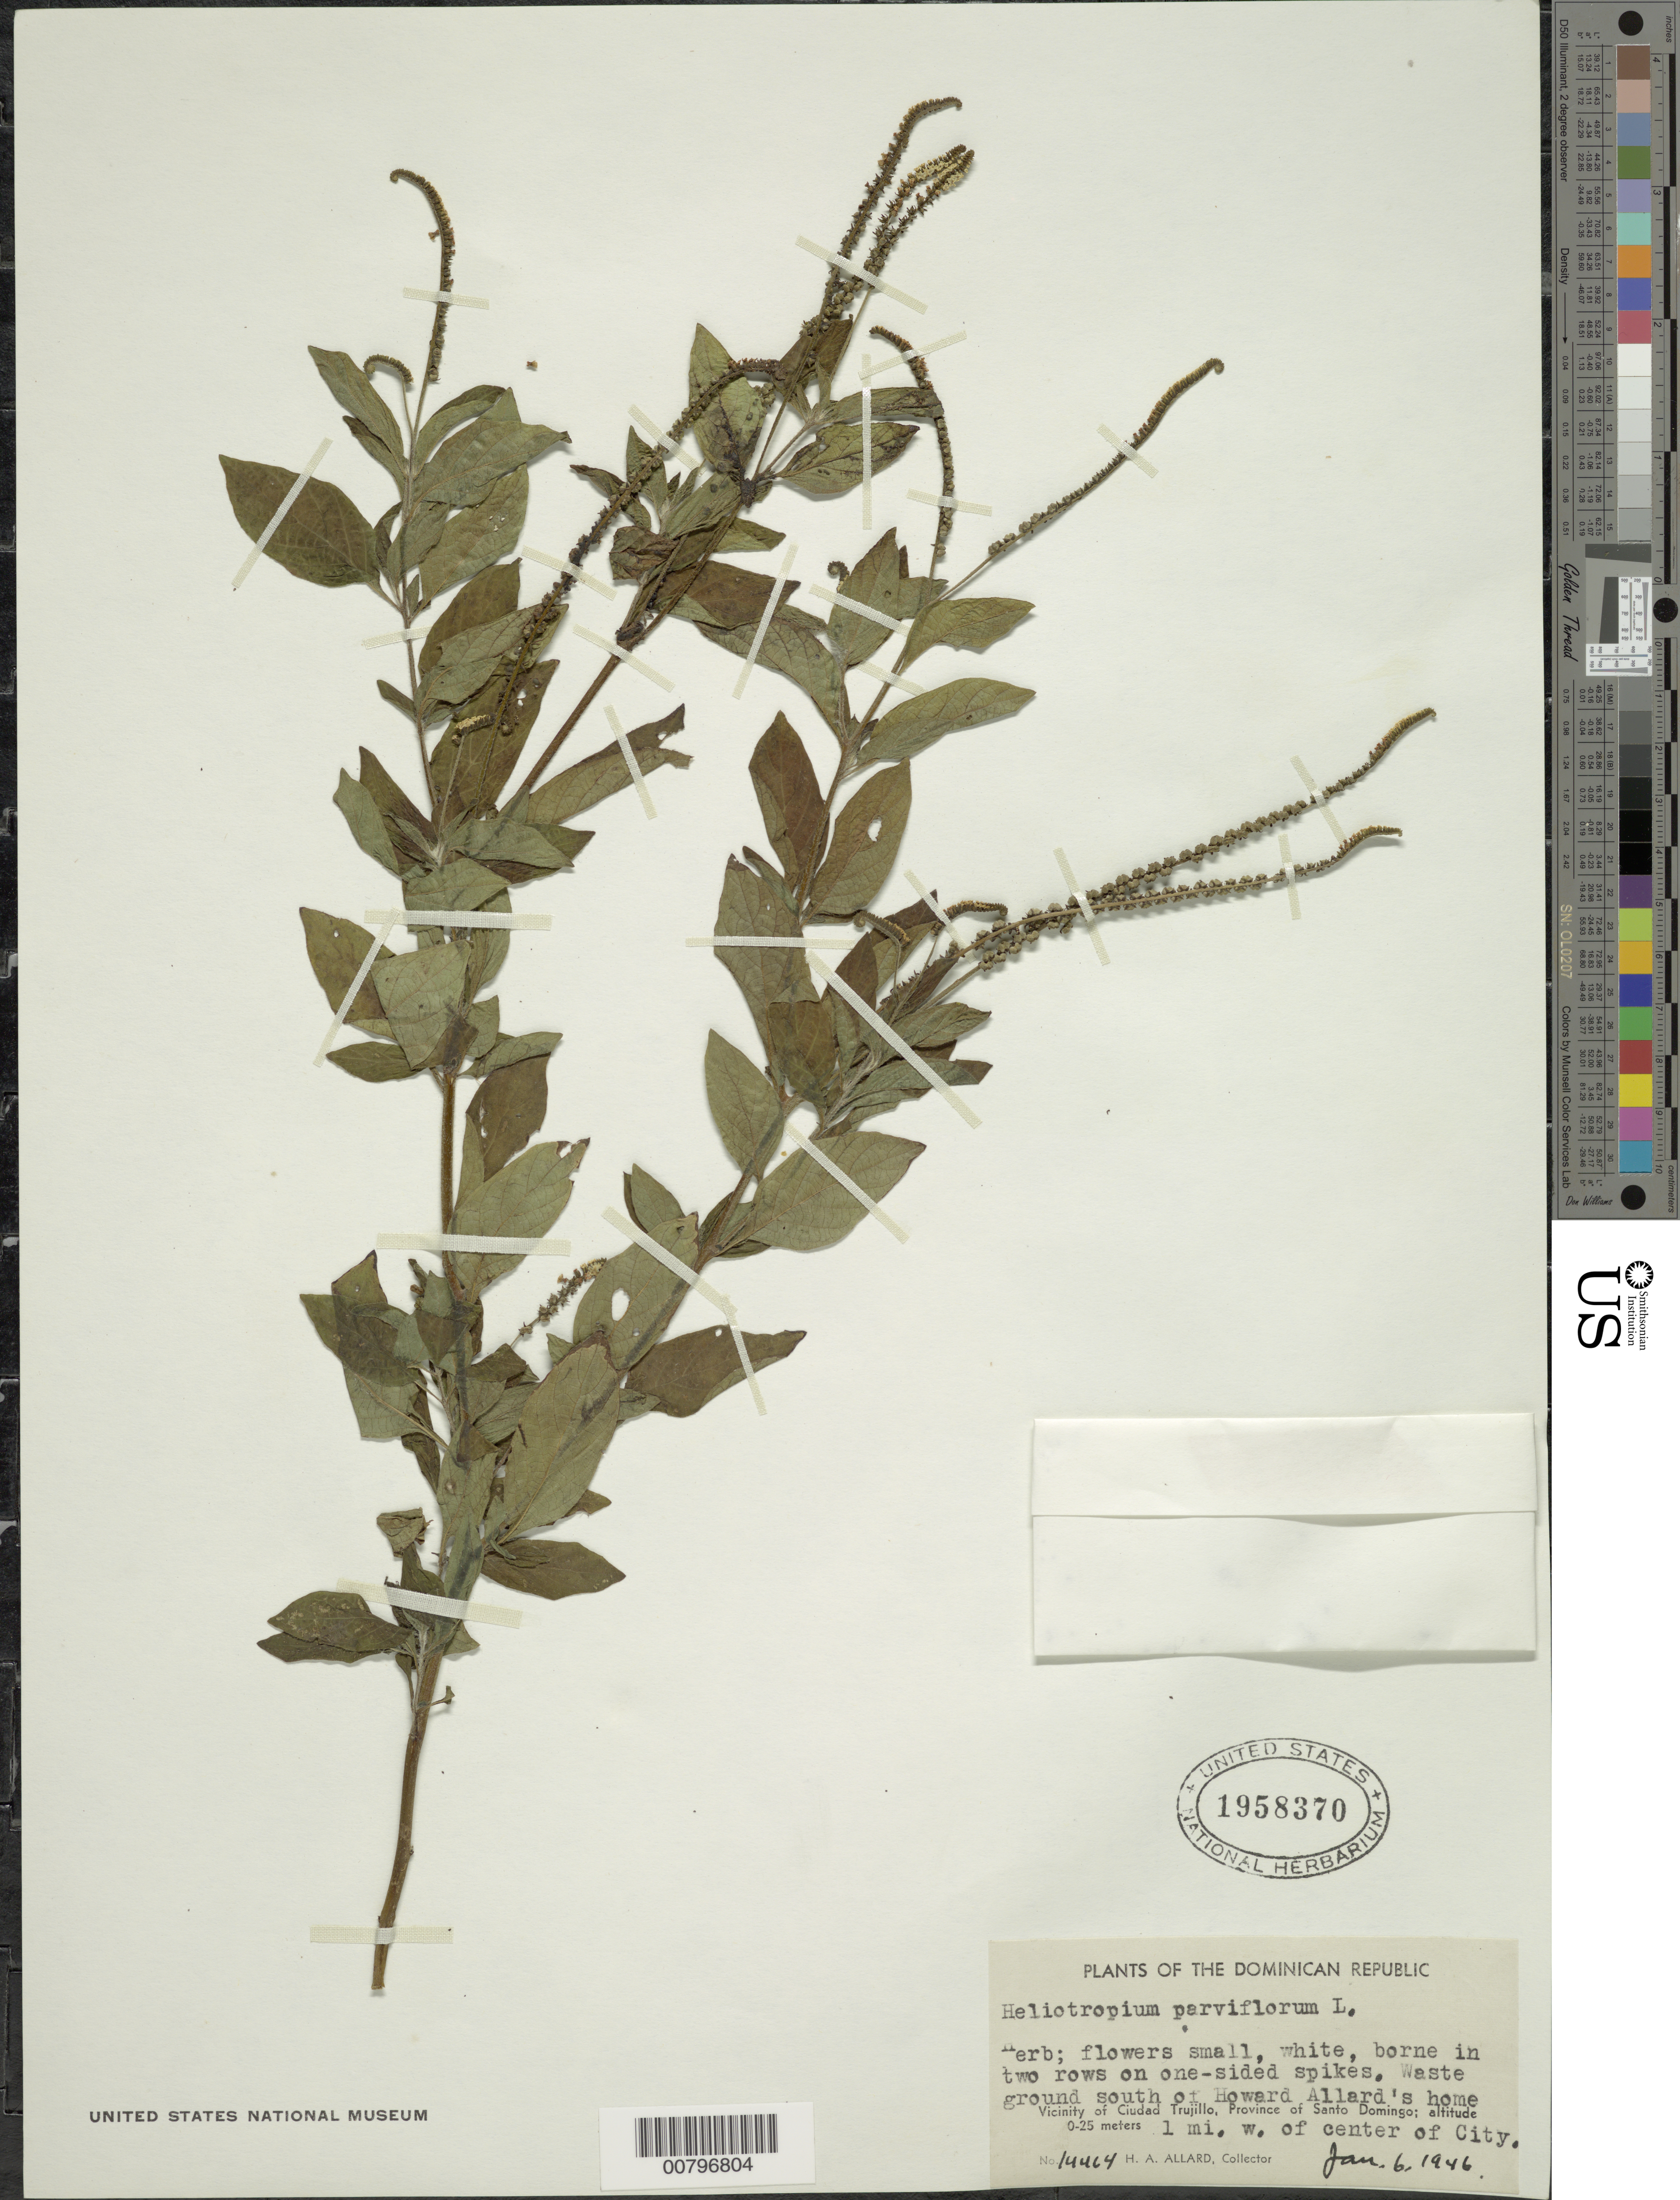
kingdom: Plantae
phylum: Tracheophyta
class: Magnoliopsida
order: Boraginales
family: Heliotropiaceae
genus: Heliotropium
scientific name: Heliotropium parviflorum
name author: L.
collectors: H. A. Allard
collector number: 14464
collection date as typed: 06 Jan 1946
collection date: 1946-01-06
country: Dominican Republic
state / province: Distrito Nacional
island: Hispaniola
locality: Vicinity of Santo Domingo, Waste ground south of Howard Allard's home. 1 mi, W of center of city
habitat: Born in tow rows on one-sided spikes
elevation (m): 0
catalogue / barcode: US 1958370